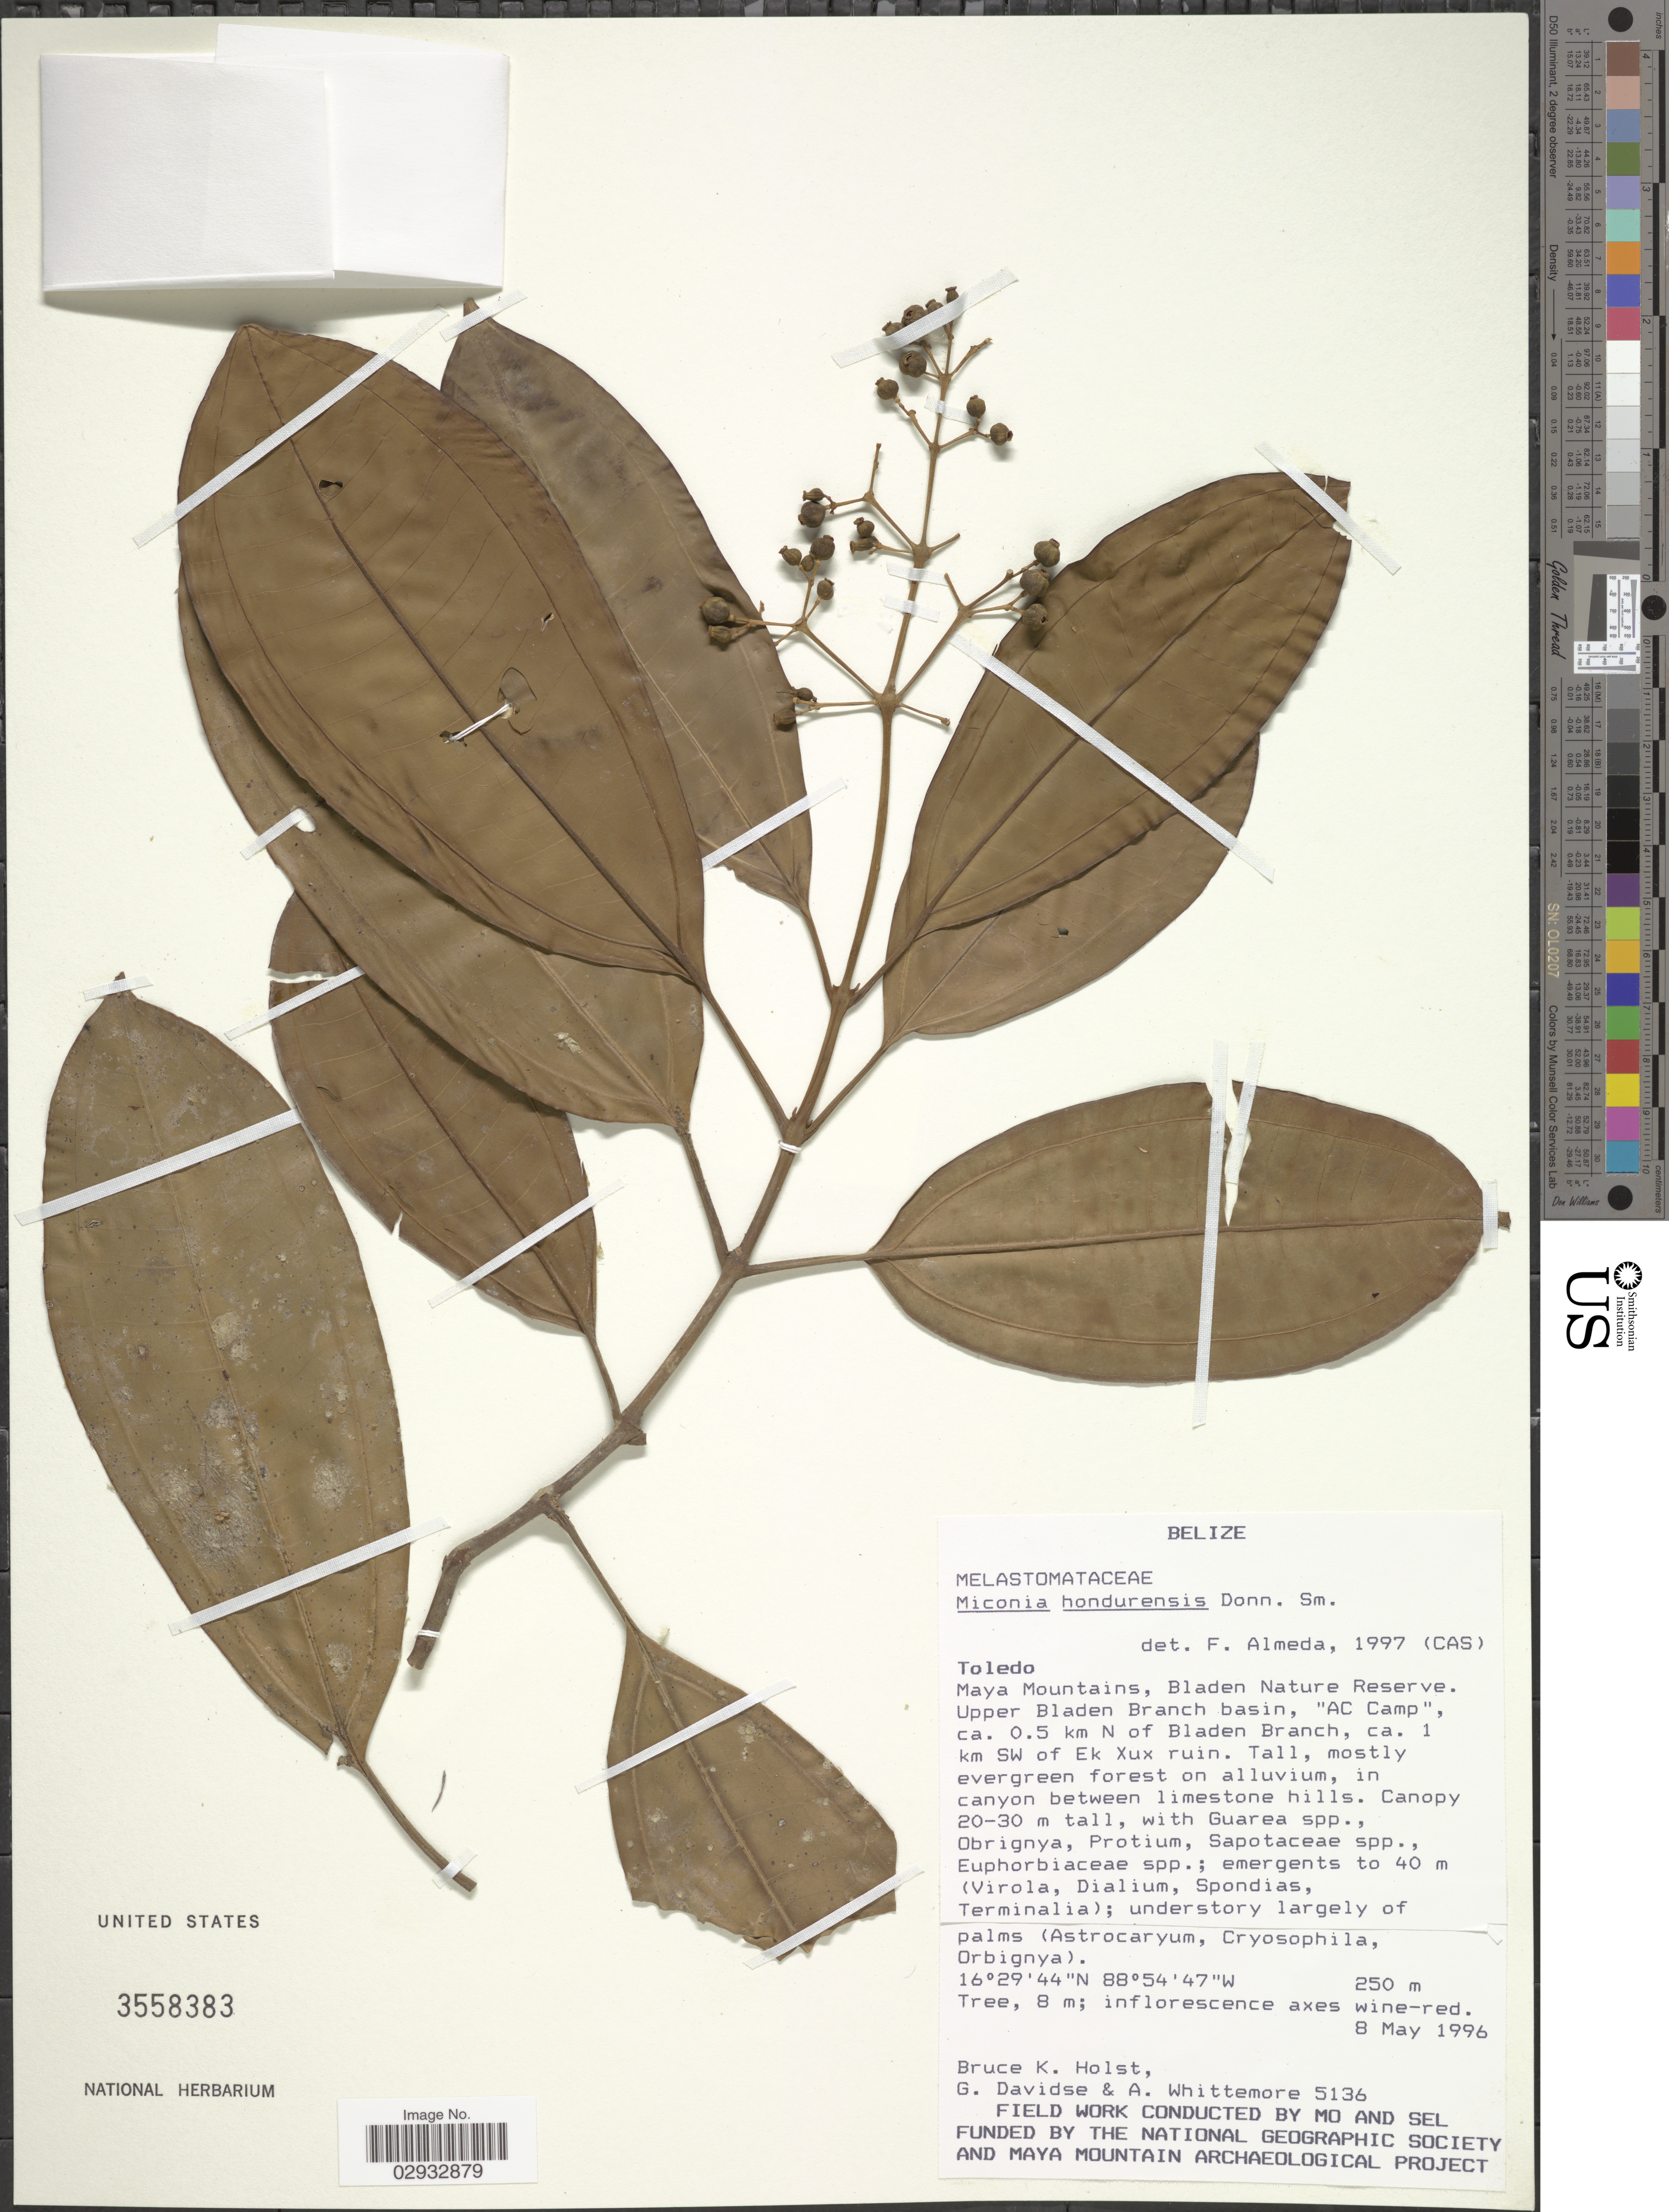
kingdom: Plantae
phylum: Tracheophyta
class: Magnoliopsida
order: Myrtales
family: Melastomataceae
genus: Miconia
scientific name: Miconia hondurensis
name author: Donn. Sm.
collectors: B. Holst, G. Davidse & A. Whittemore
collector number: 5136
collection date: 1996-05-08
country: Belize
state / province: Toledo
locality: Maya Mountains, Bladen Nature Reserve. Upper Bladen Branch basin, "AC Camp", ca. 0.5 km N of Bladen Branch, ca. 1 km SW of Ek Xux ruin.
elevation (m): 250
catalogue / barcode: US 3558383